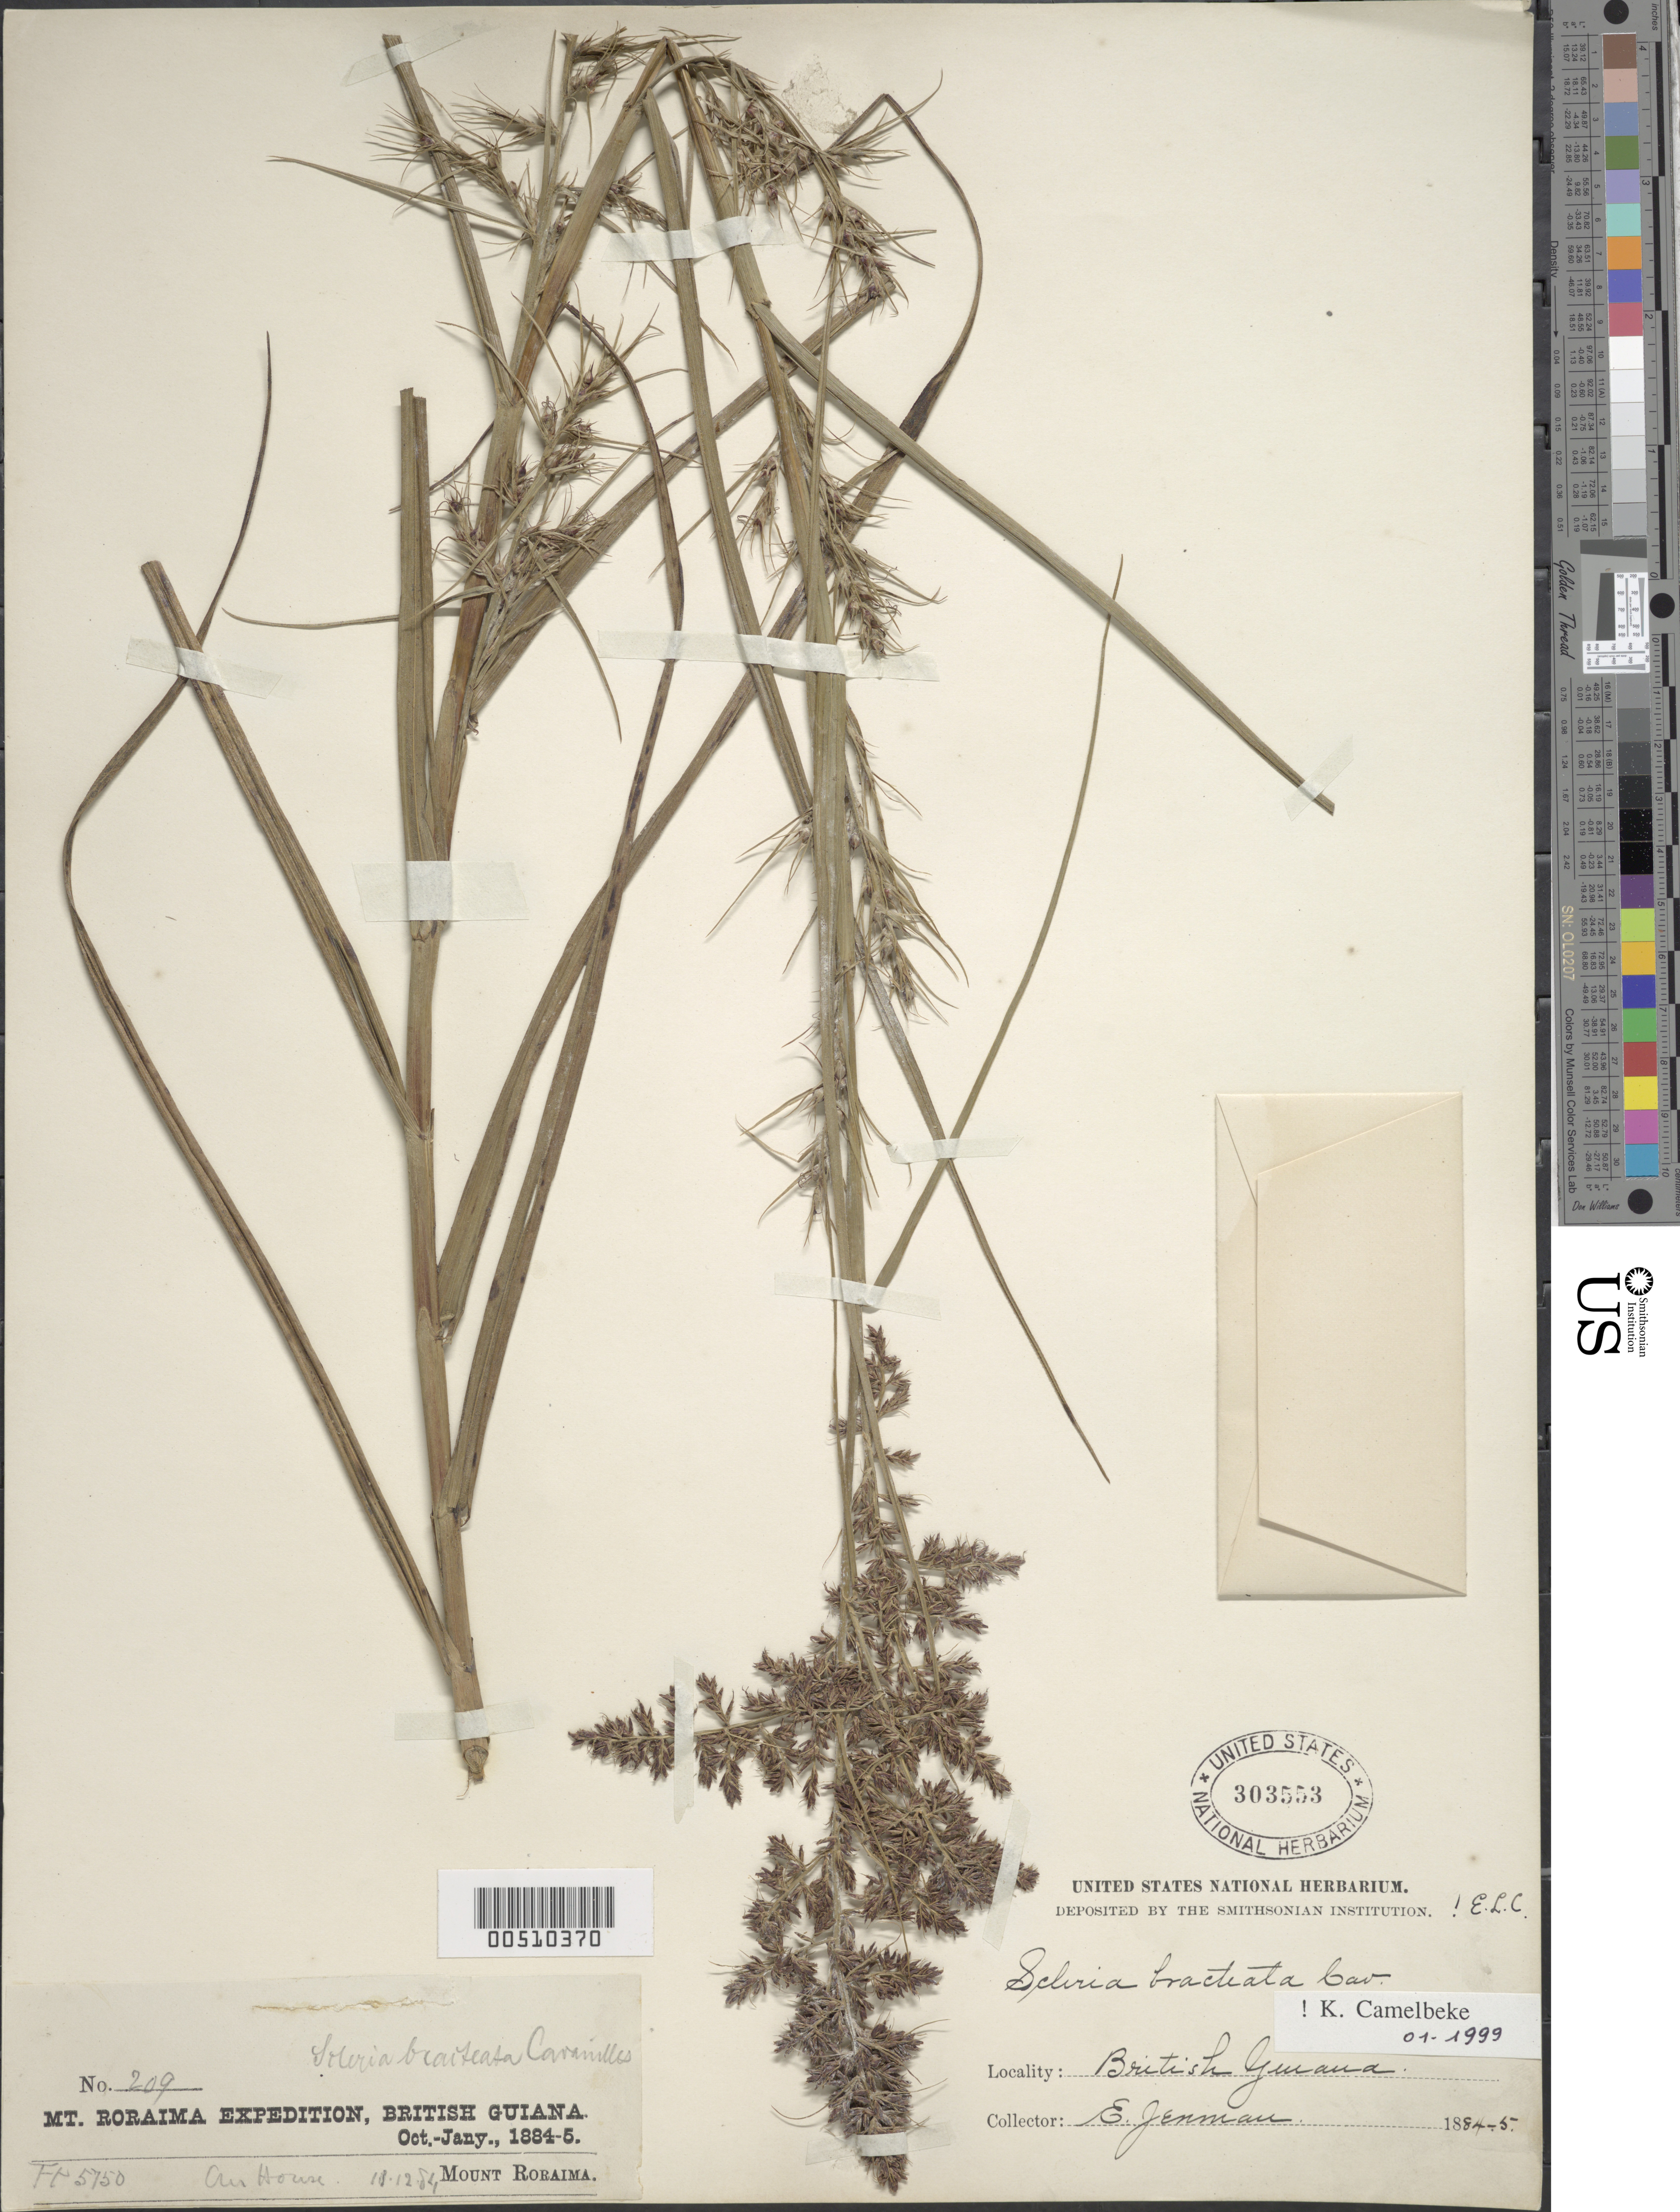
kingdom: Plantae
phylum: Tracheophyta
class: Liliopsida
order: Poales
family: Cyperaceae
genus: Scleria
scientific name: Scleria bracteata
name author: Cav.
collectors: E. Jenman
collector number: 209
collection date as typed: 10 Dec 1884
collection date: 1884-12-10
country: Guyana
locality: Mt. Roraima, Our House.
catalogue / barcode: US 303553